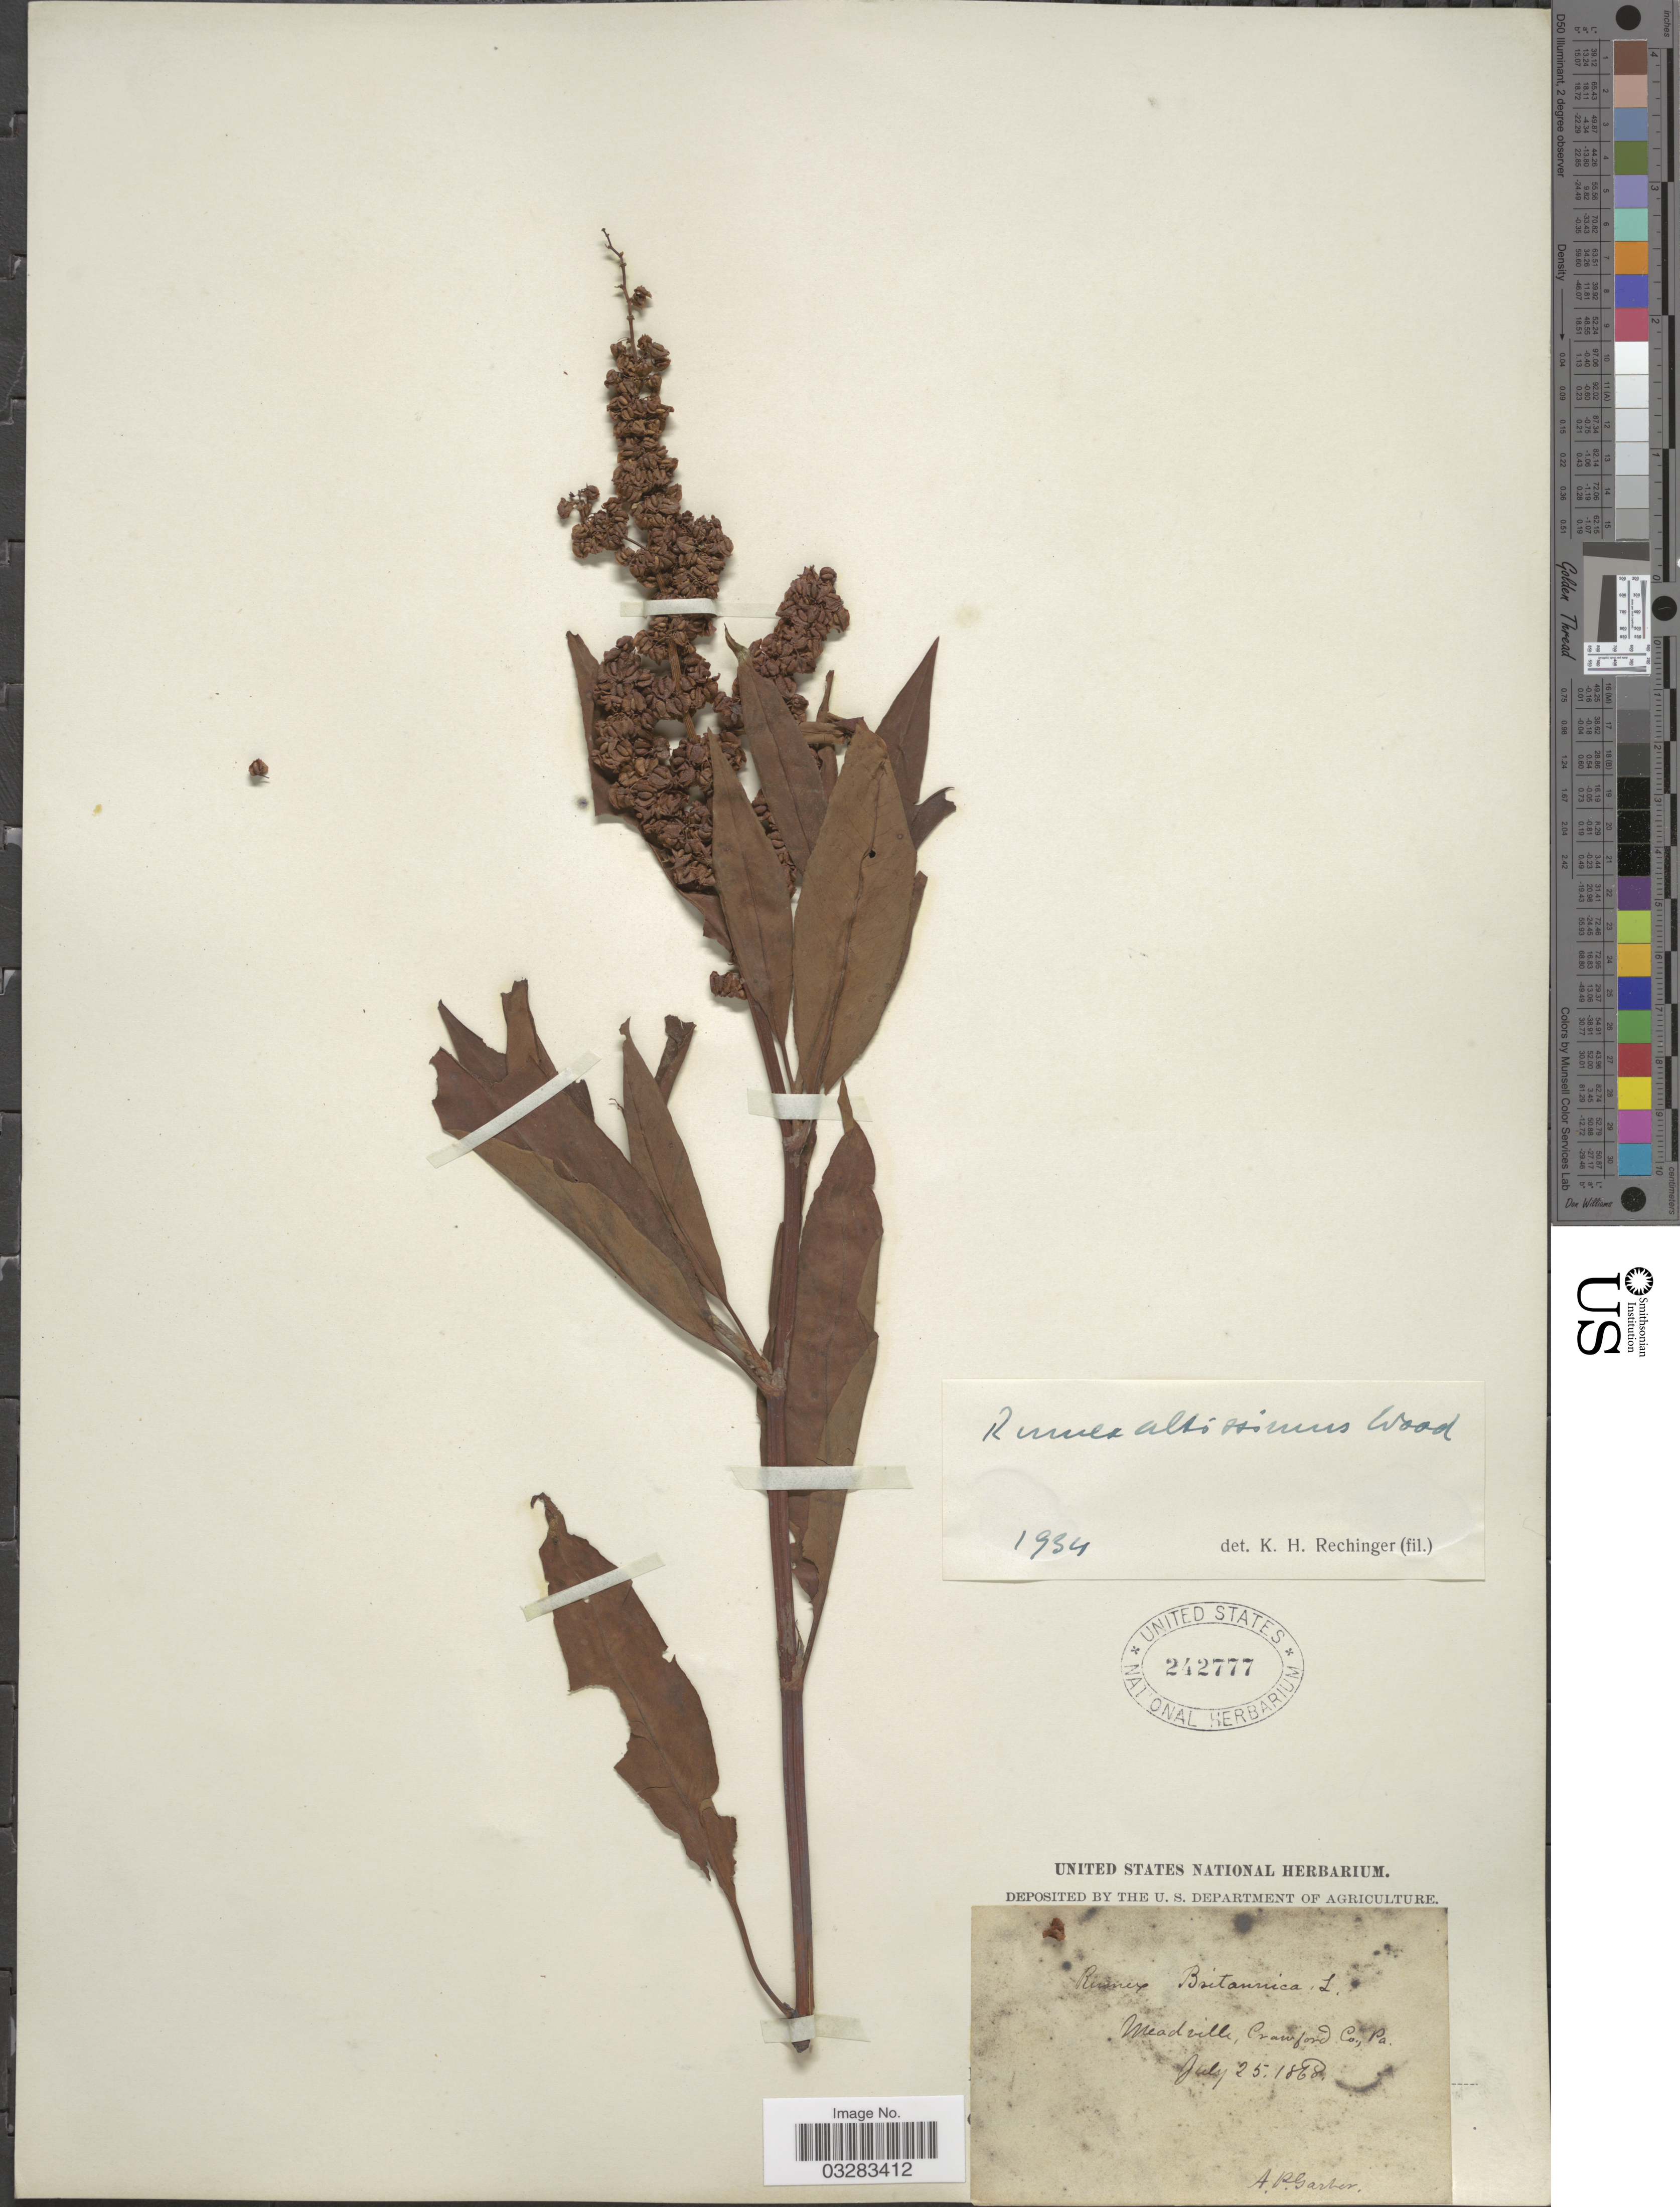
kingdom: Plantae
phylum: Tracheophyta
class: Magnoliopsida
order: Caryophyllales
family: Polygonaceae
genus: Rumex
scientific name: Rumex altissimus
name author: Alph. Wood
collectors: A. P. Garber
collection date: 1868-07-25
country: United States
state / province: Pennsylvania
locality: Meadville, Crawford Co.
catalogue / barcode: US 242777